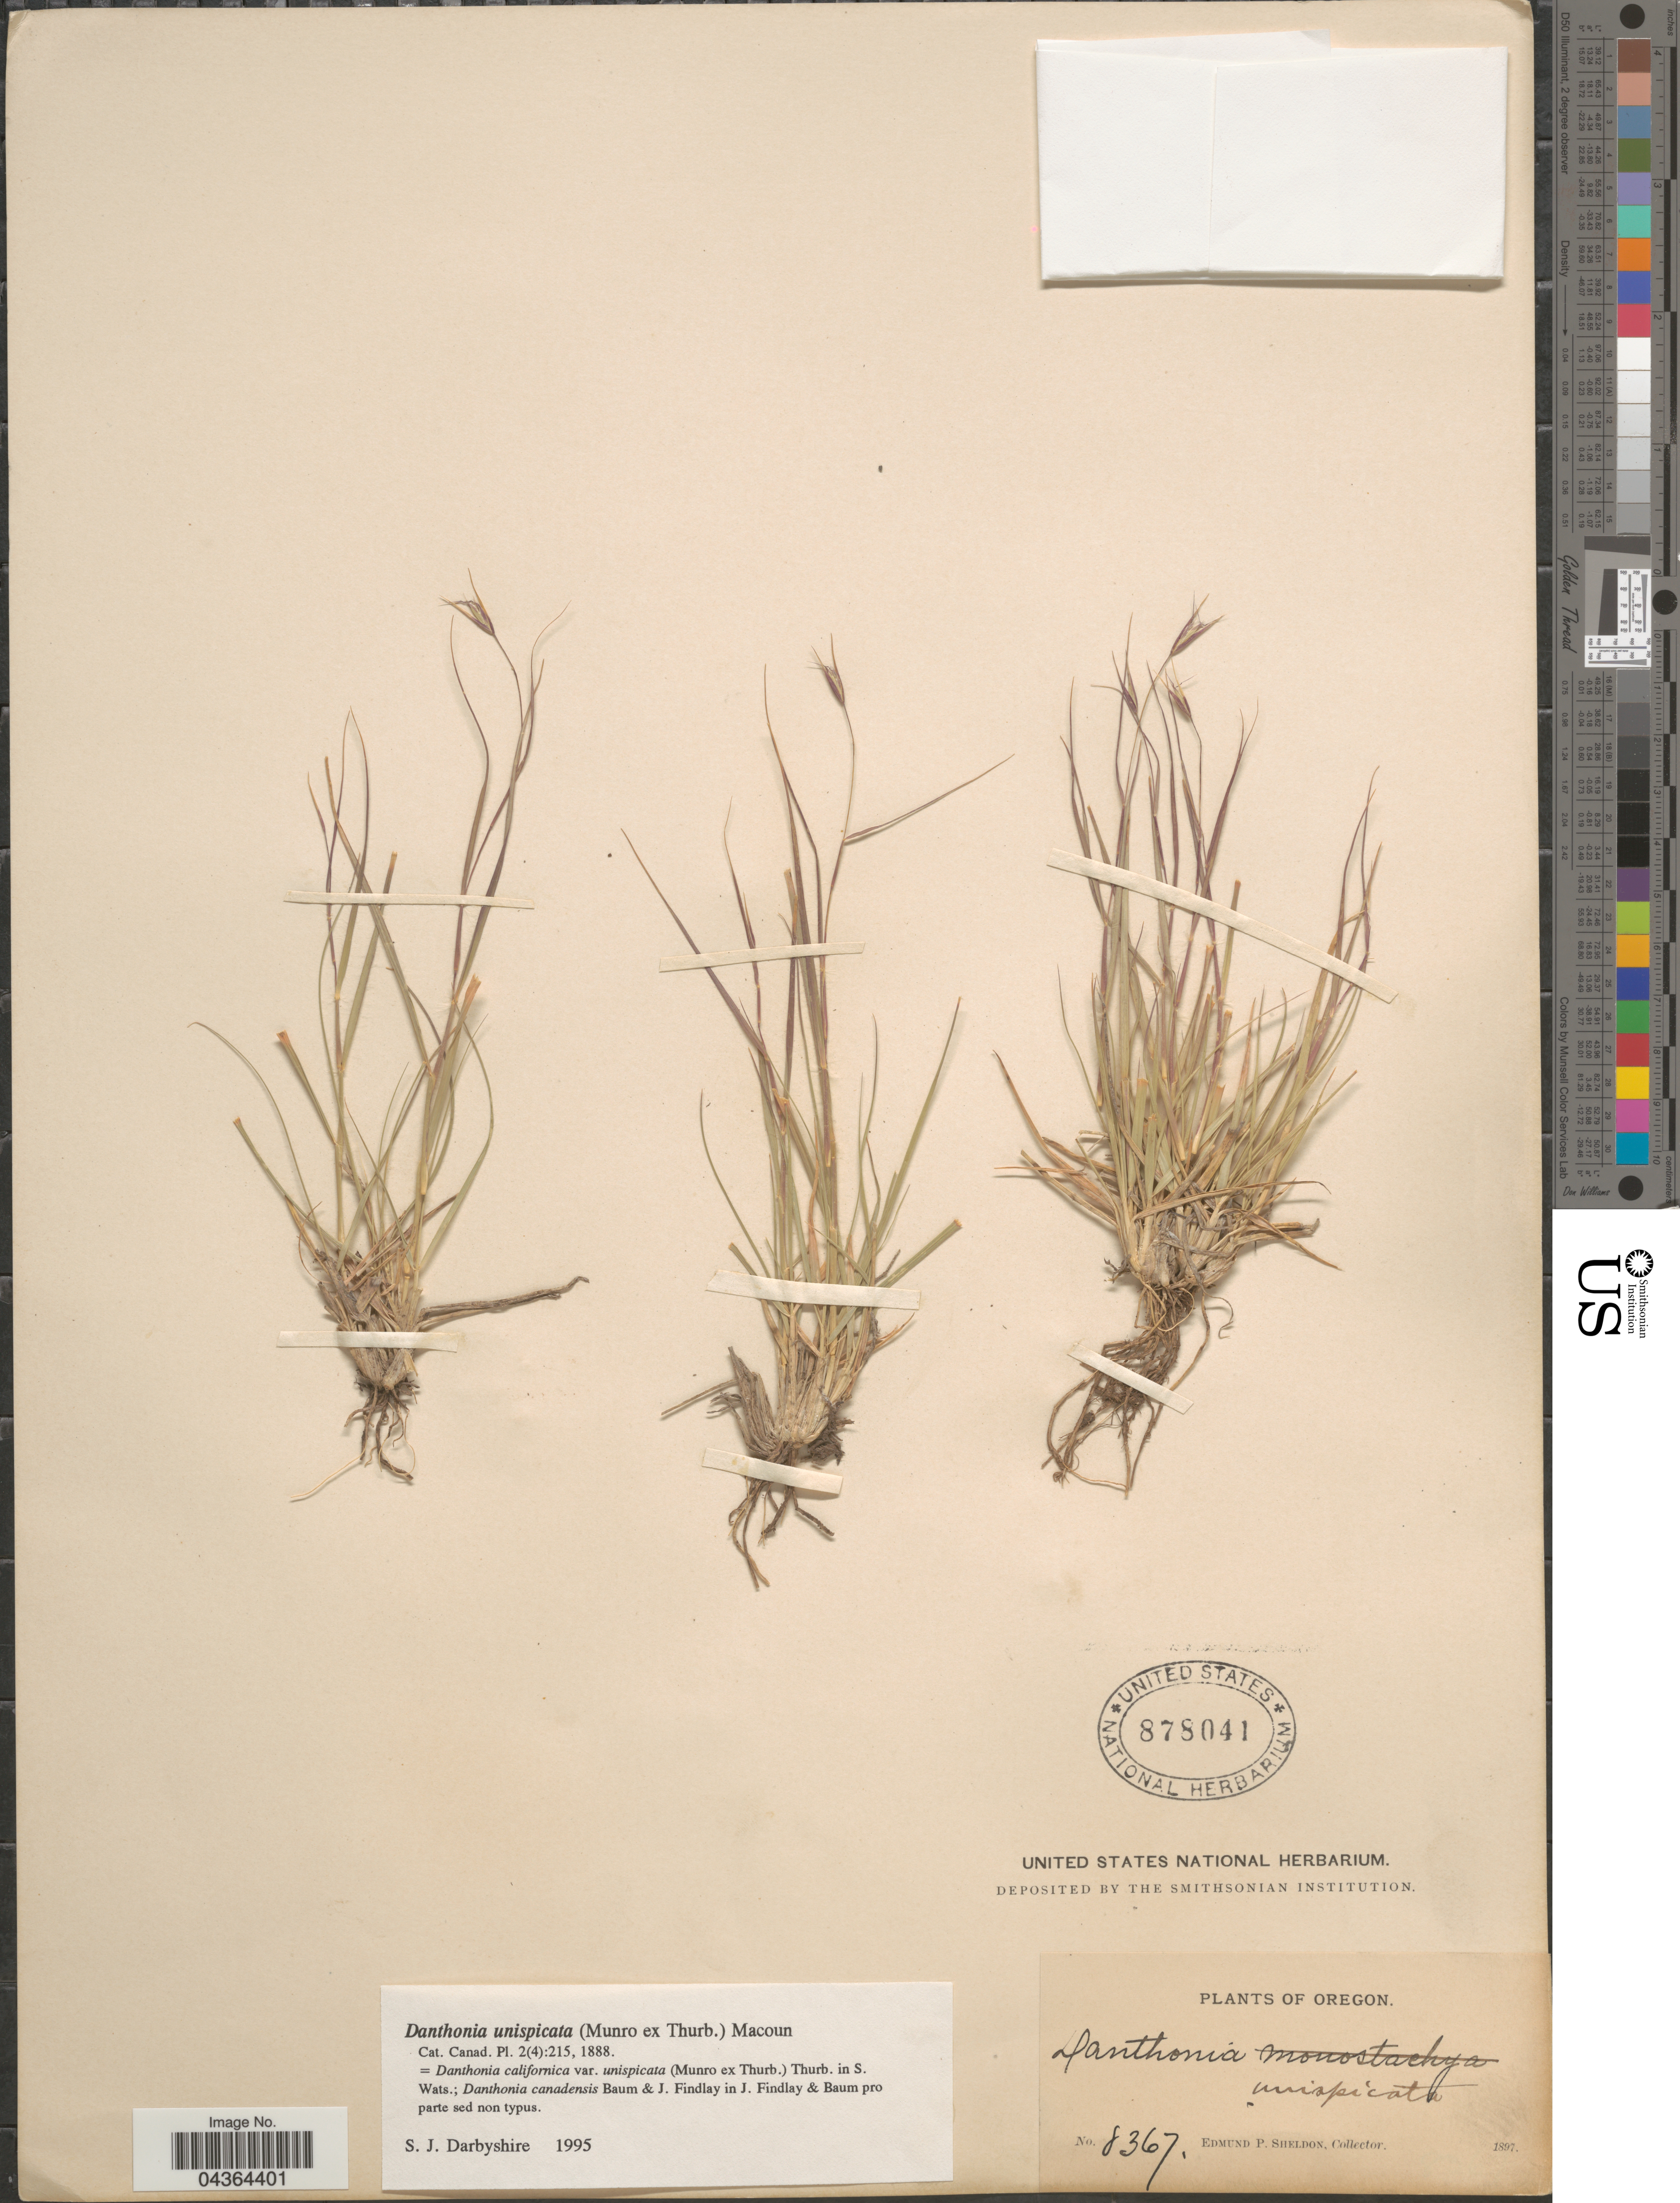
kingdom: Plantae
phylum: Tracheophyta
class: Liliopsida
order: Poales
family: Poaceae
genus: Danthonia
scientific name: Danthonia unispicata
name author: (Thurb.) Munro ex Macoun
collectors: E. P. Sheldon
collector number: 8367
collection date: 1897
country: United States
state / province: Oregon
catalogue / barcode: US 878041